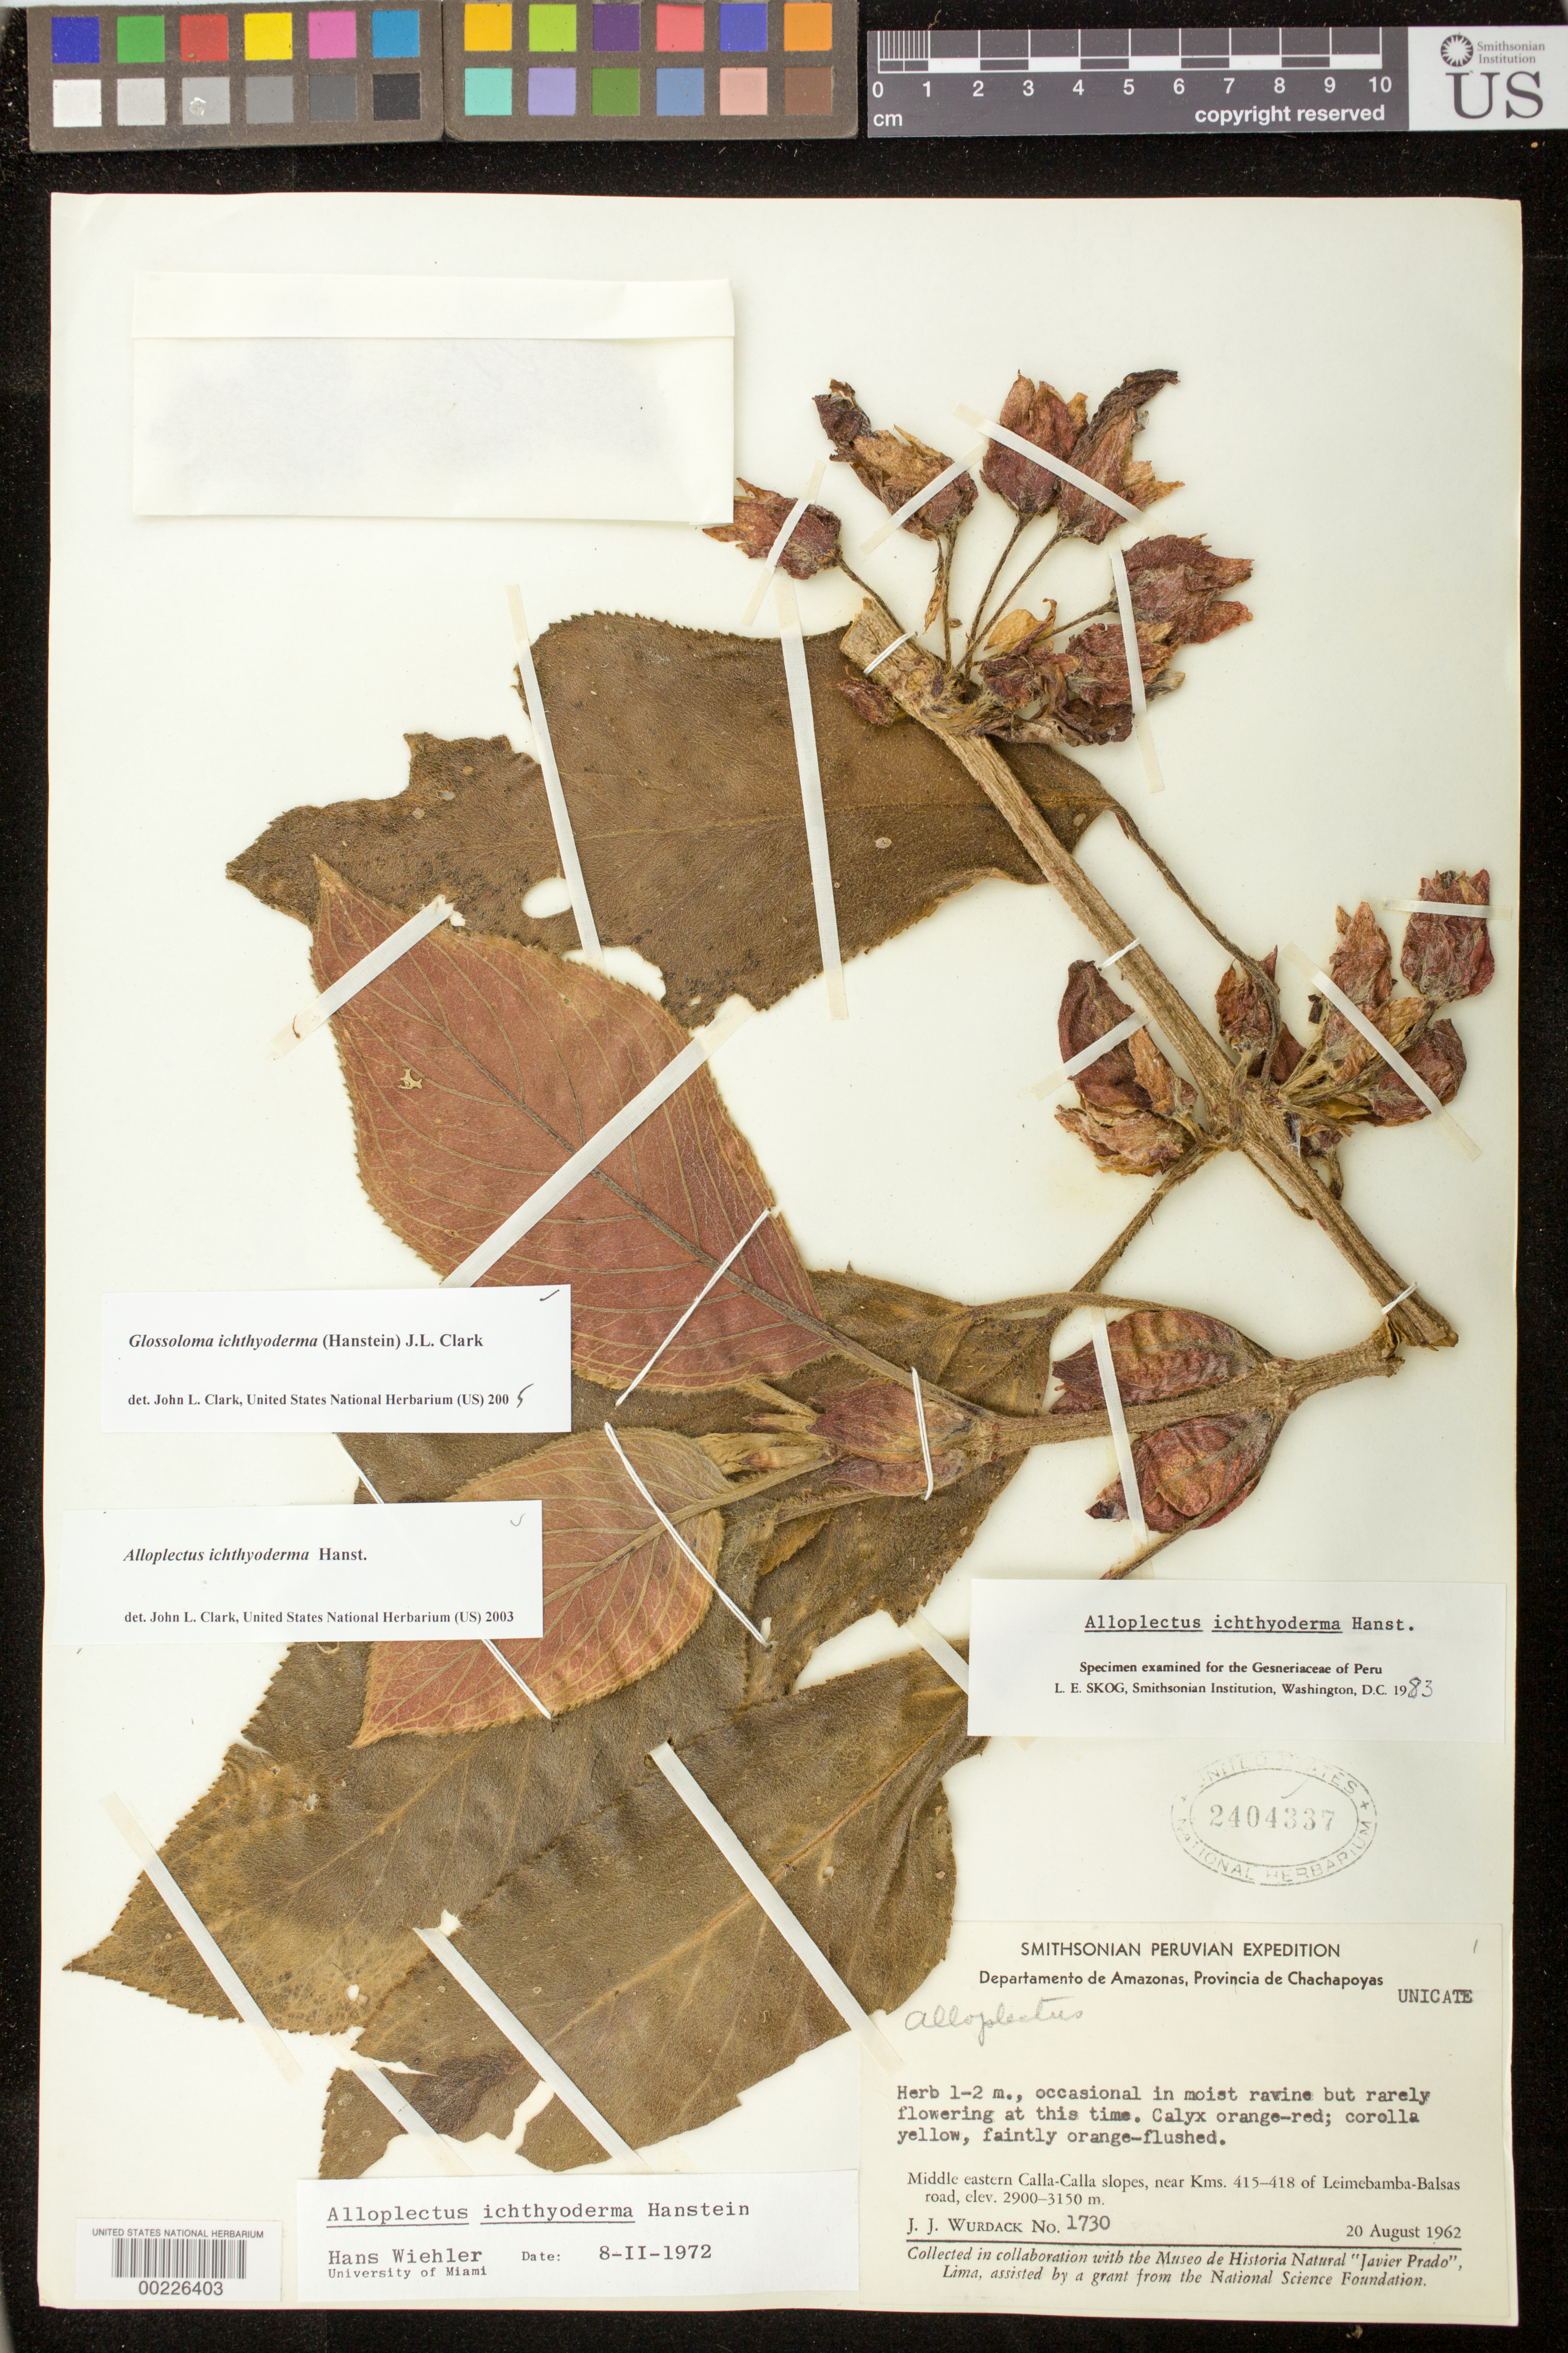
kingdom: Plantae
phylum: Tracheophyta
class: Magnoliopsida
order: Lamiales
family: Gesneriaceae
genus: Glossoloma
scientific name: Glossoloma ichthyoderma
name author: (Hanst.) J.L. Clark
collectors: J. J. Wurdack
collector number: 1730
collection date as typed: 20 Aug 1962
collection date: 1962-08-20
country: Peru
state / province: Amazonas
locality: Chachapoyas. Middle eastern Calla-Calla slopes, near km 415-418 of Leimebamba - Balsas road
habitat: Occasional in moist ravine but rarely flowering at this time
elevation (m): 2900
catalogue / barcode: US 2404337